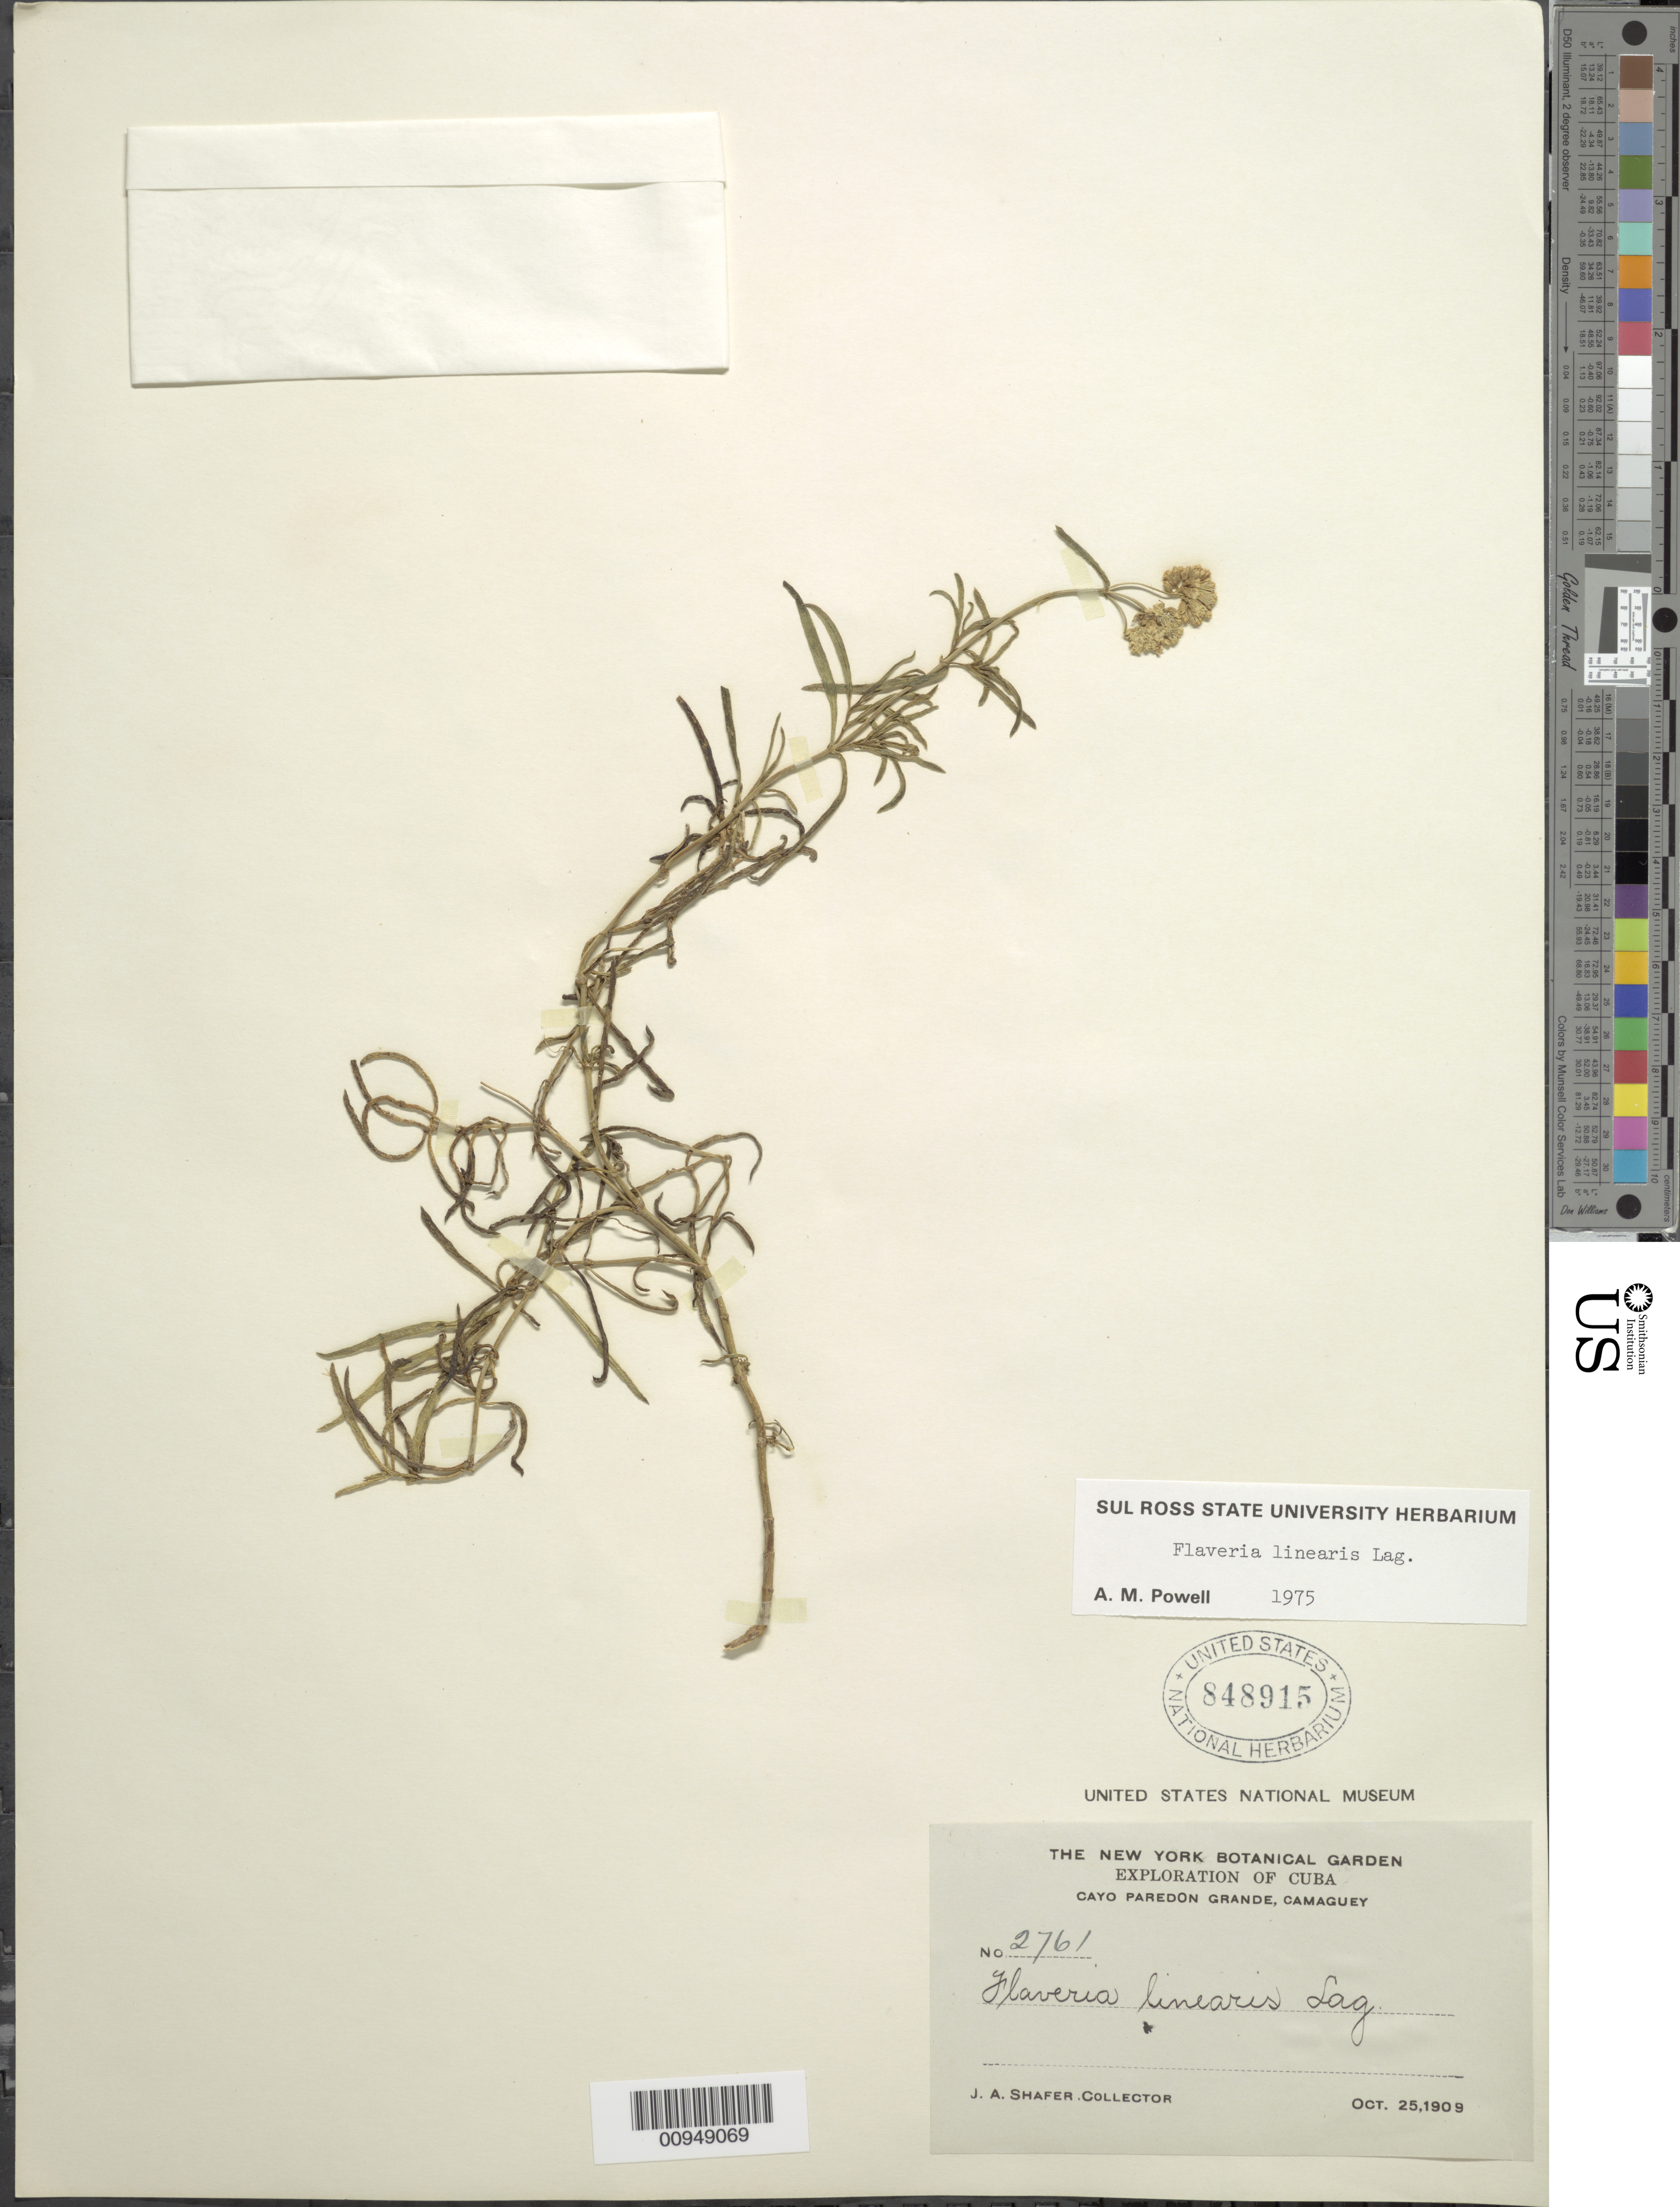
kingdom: Plantae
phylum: Tracheophyta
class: Magnoliopsida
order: Asterales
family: Asteraceae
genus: Flaveria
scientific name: Flaveria linearis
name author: Lag.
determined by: Powell, A. M.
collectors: J. A. Shafer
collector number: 2761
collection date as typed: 25 Oct 1909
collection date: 1909-10-25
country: Cuba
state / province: Camagüey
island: Cuba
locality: Cayo Paredon, Grande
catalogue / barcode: US 848915